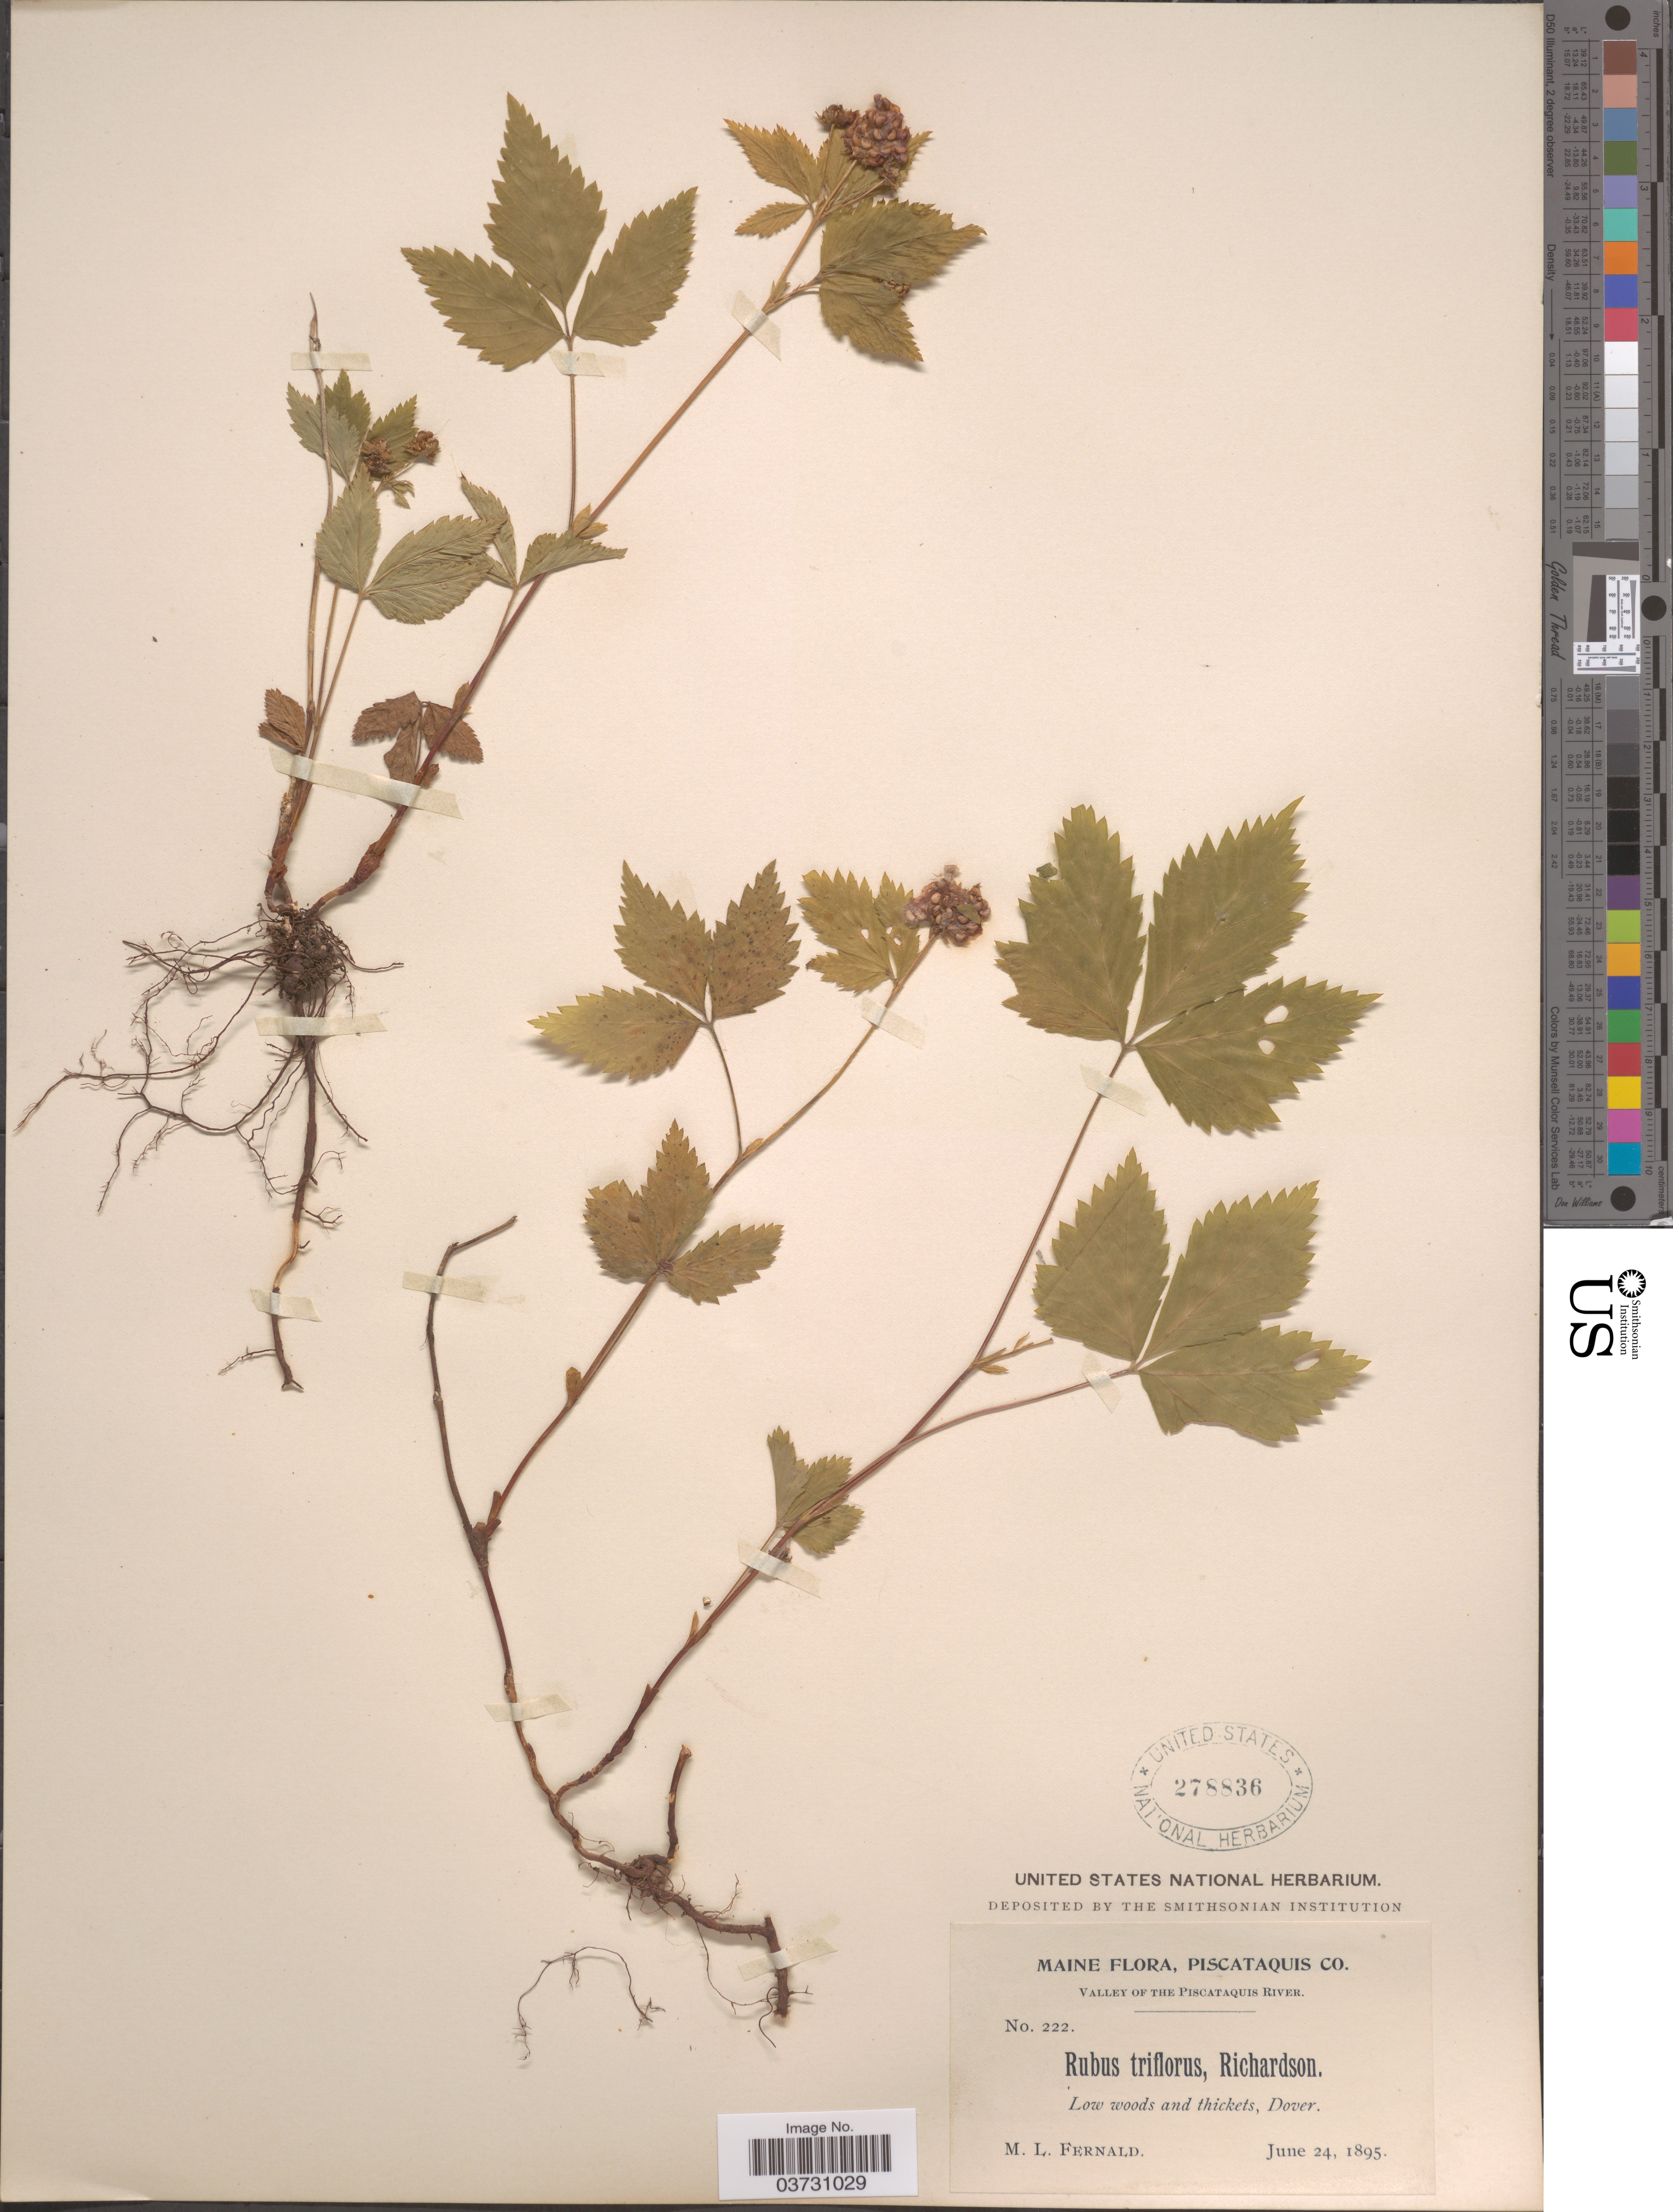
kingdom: Plantae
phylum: Tracheophyta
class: Magnoliopsida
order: Rosales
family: Rosaceae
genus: Rubus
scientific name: Rubus pubescens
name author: Raf.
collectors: M. L. Fernald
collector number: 222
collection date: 1895-06-24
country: United States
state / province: Maine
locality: Piscataquis Co. Valley of the Piscataquis River. Dover.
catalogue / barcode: US 278836